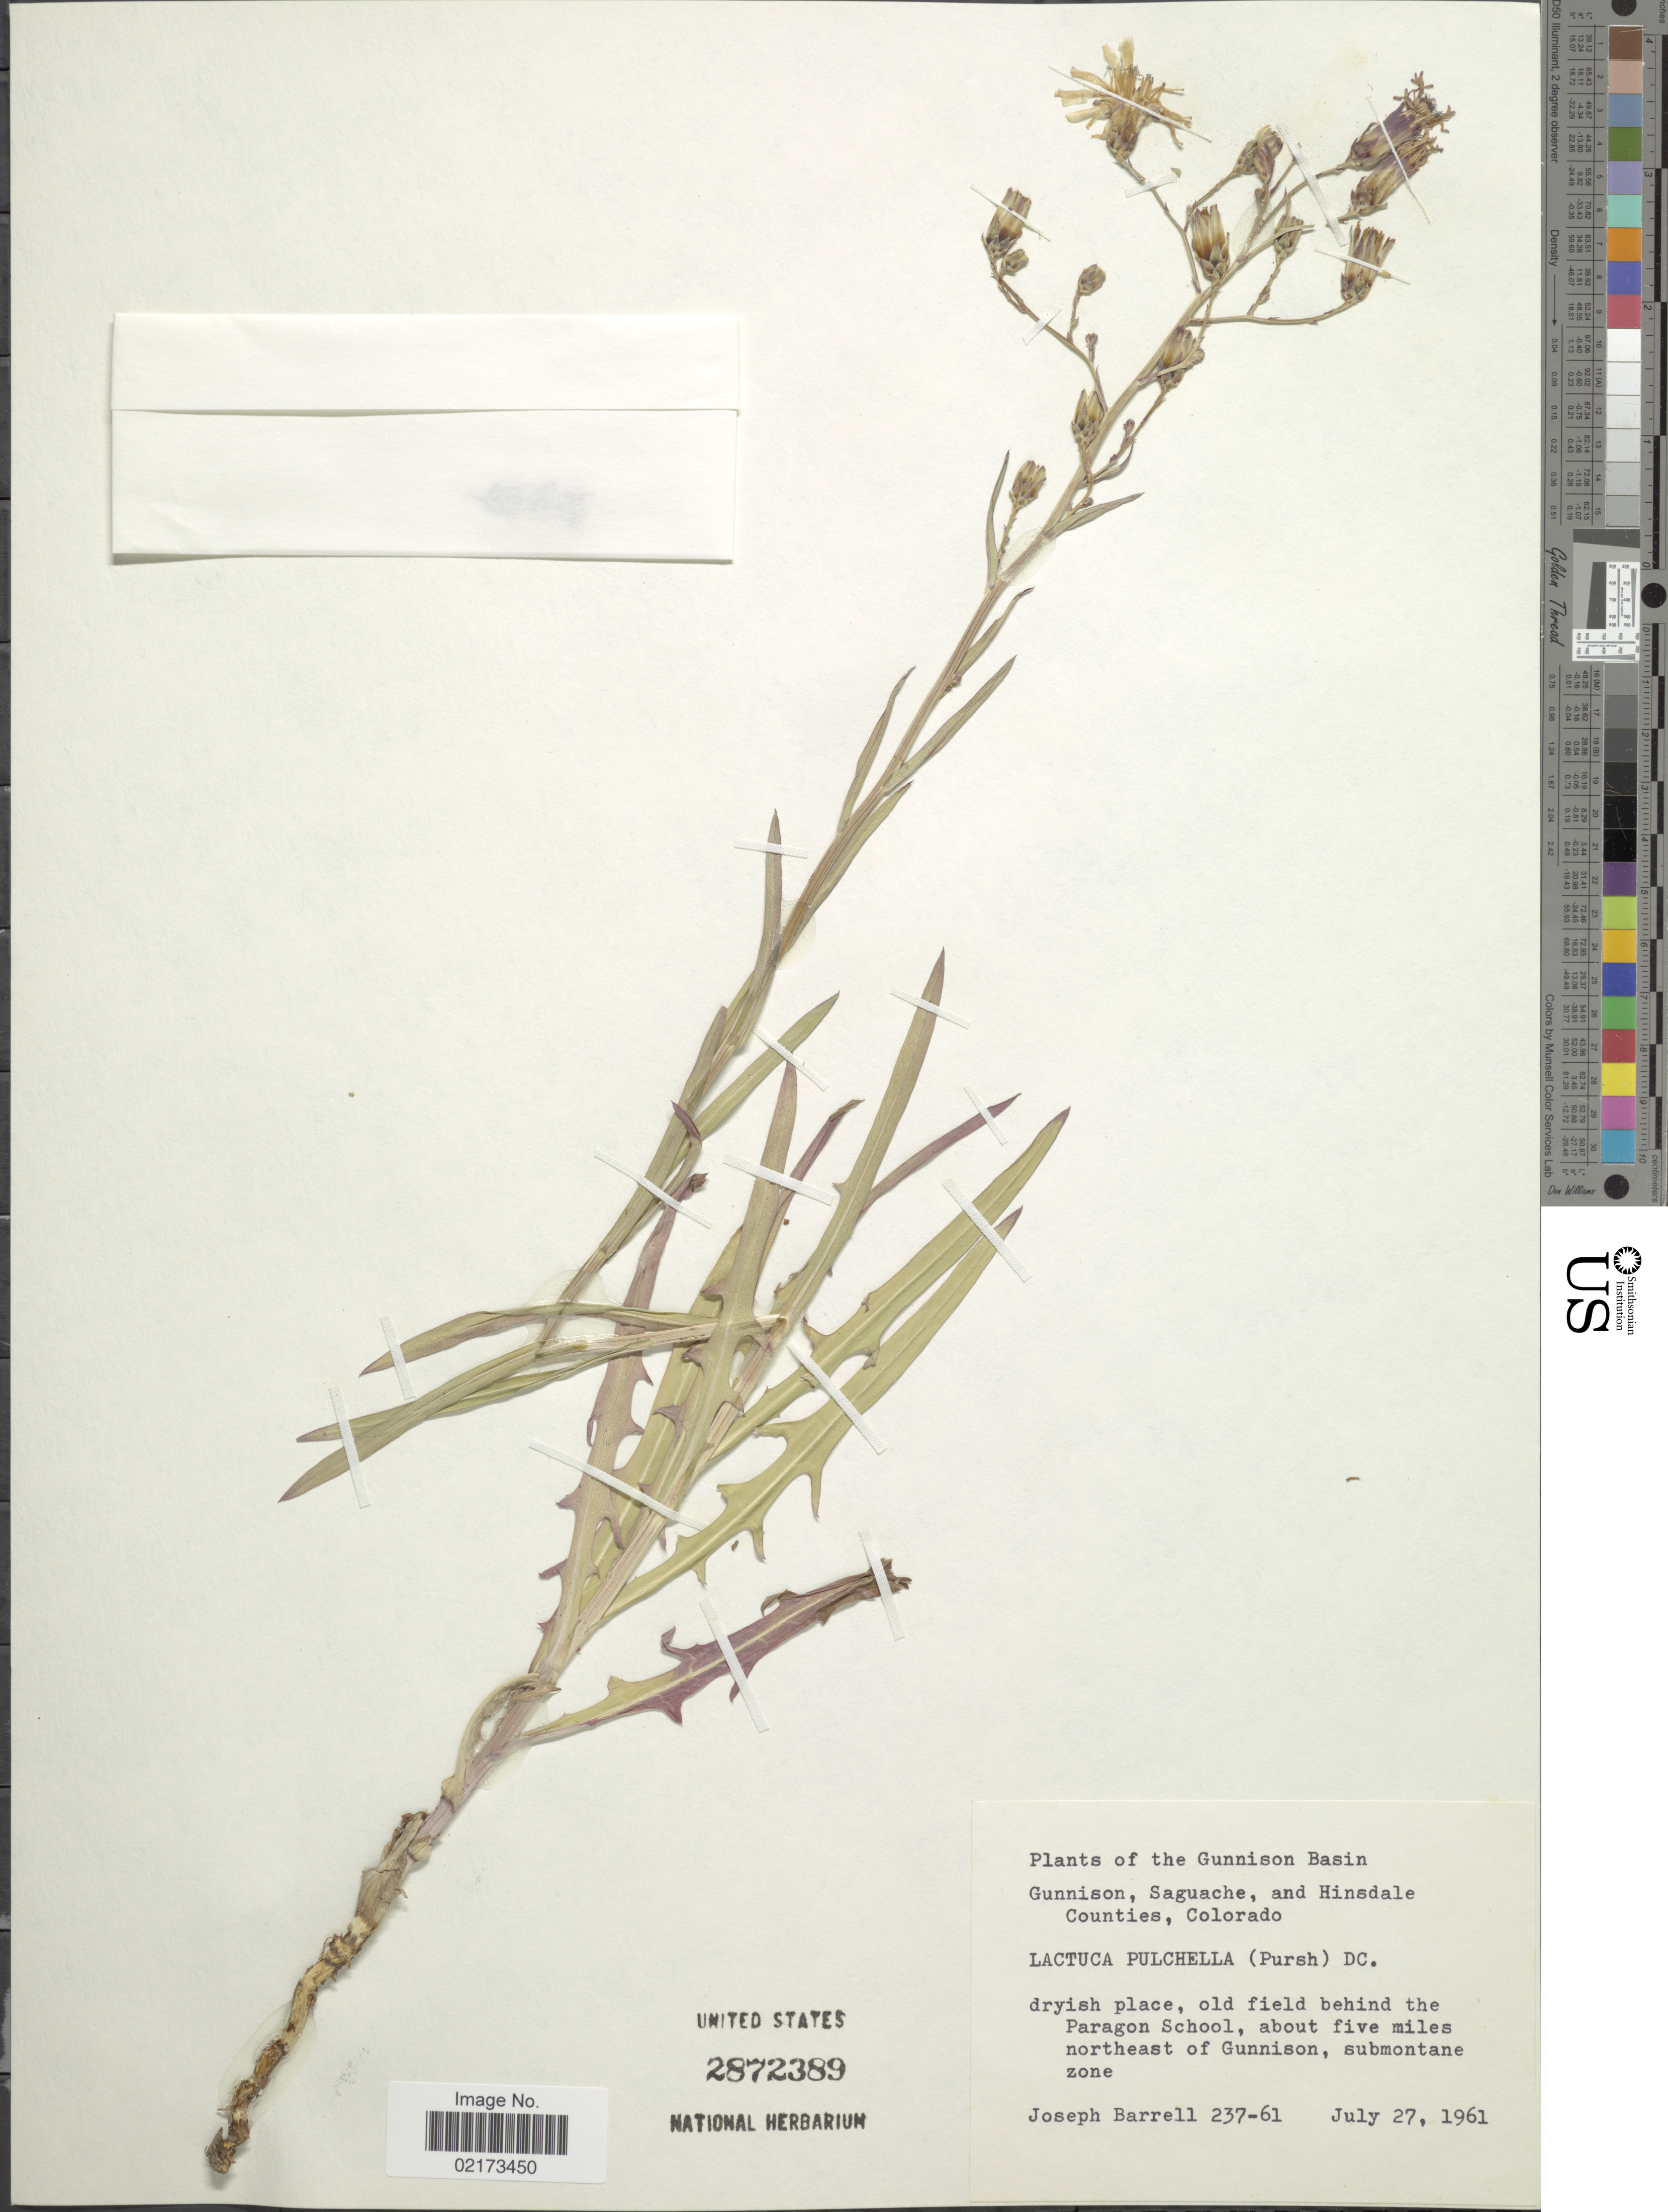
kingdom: Plantae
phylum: Tracheophyta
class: Magnoliopsida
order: Asterales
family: Asteraceae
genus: Lactuca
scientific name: Lactuca tatarica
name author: (L.) C.A. Mey.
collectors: J. Barrell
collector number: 237-61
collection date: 1961-07-27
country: United States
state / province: Colorado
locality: Gunnison Basin, Gunnison, Saguache, and Hinsdale Counties, behind the Paragon School, about five miles northeast of Gunnison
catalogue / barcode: US 2872389